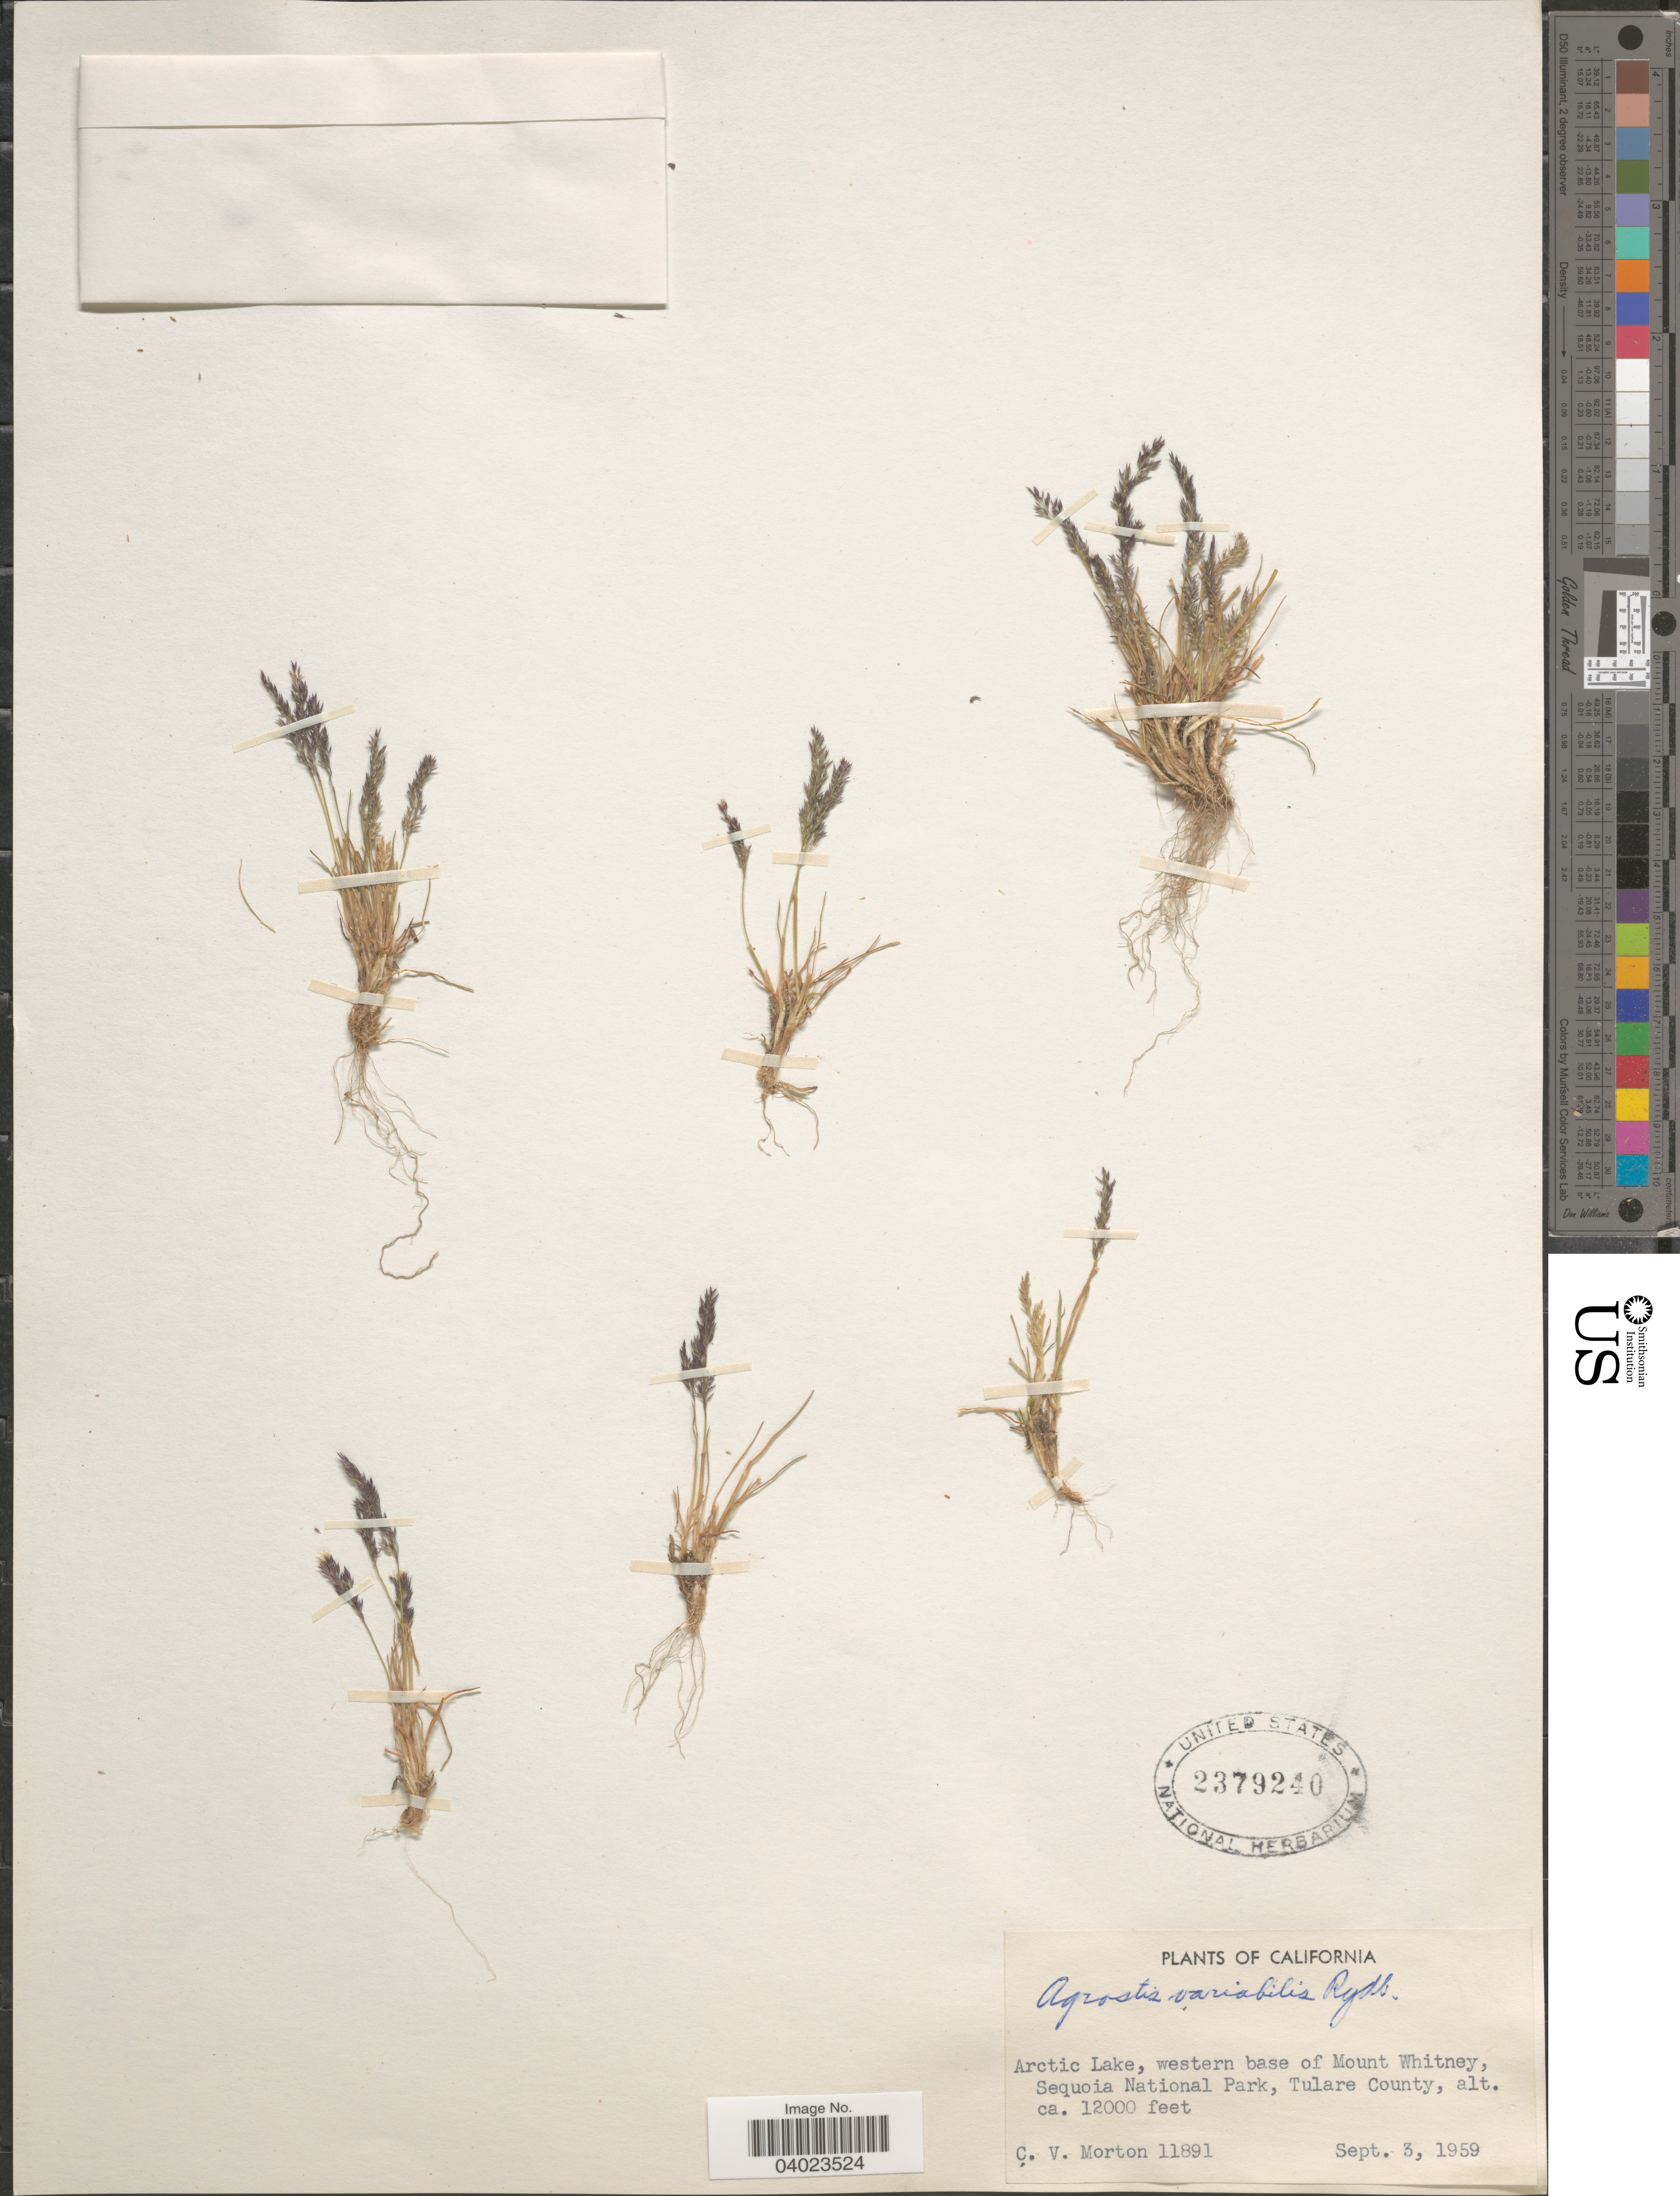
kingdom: Plantae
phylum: Tracheophyta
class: Liliopsida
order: Poales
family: Poaceae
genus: Agrostis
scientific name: Agrostis variabilis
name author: Rydb.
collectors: C. V. Morton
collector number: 11891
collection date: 1959-09-03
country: United States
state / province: California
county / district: Tulare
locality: Arctic Lake, western base of Mount Whitney, Sequoia National Park, Tulare County.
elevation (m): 3658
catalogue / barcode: US 2379240